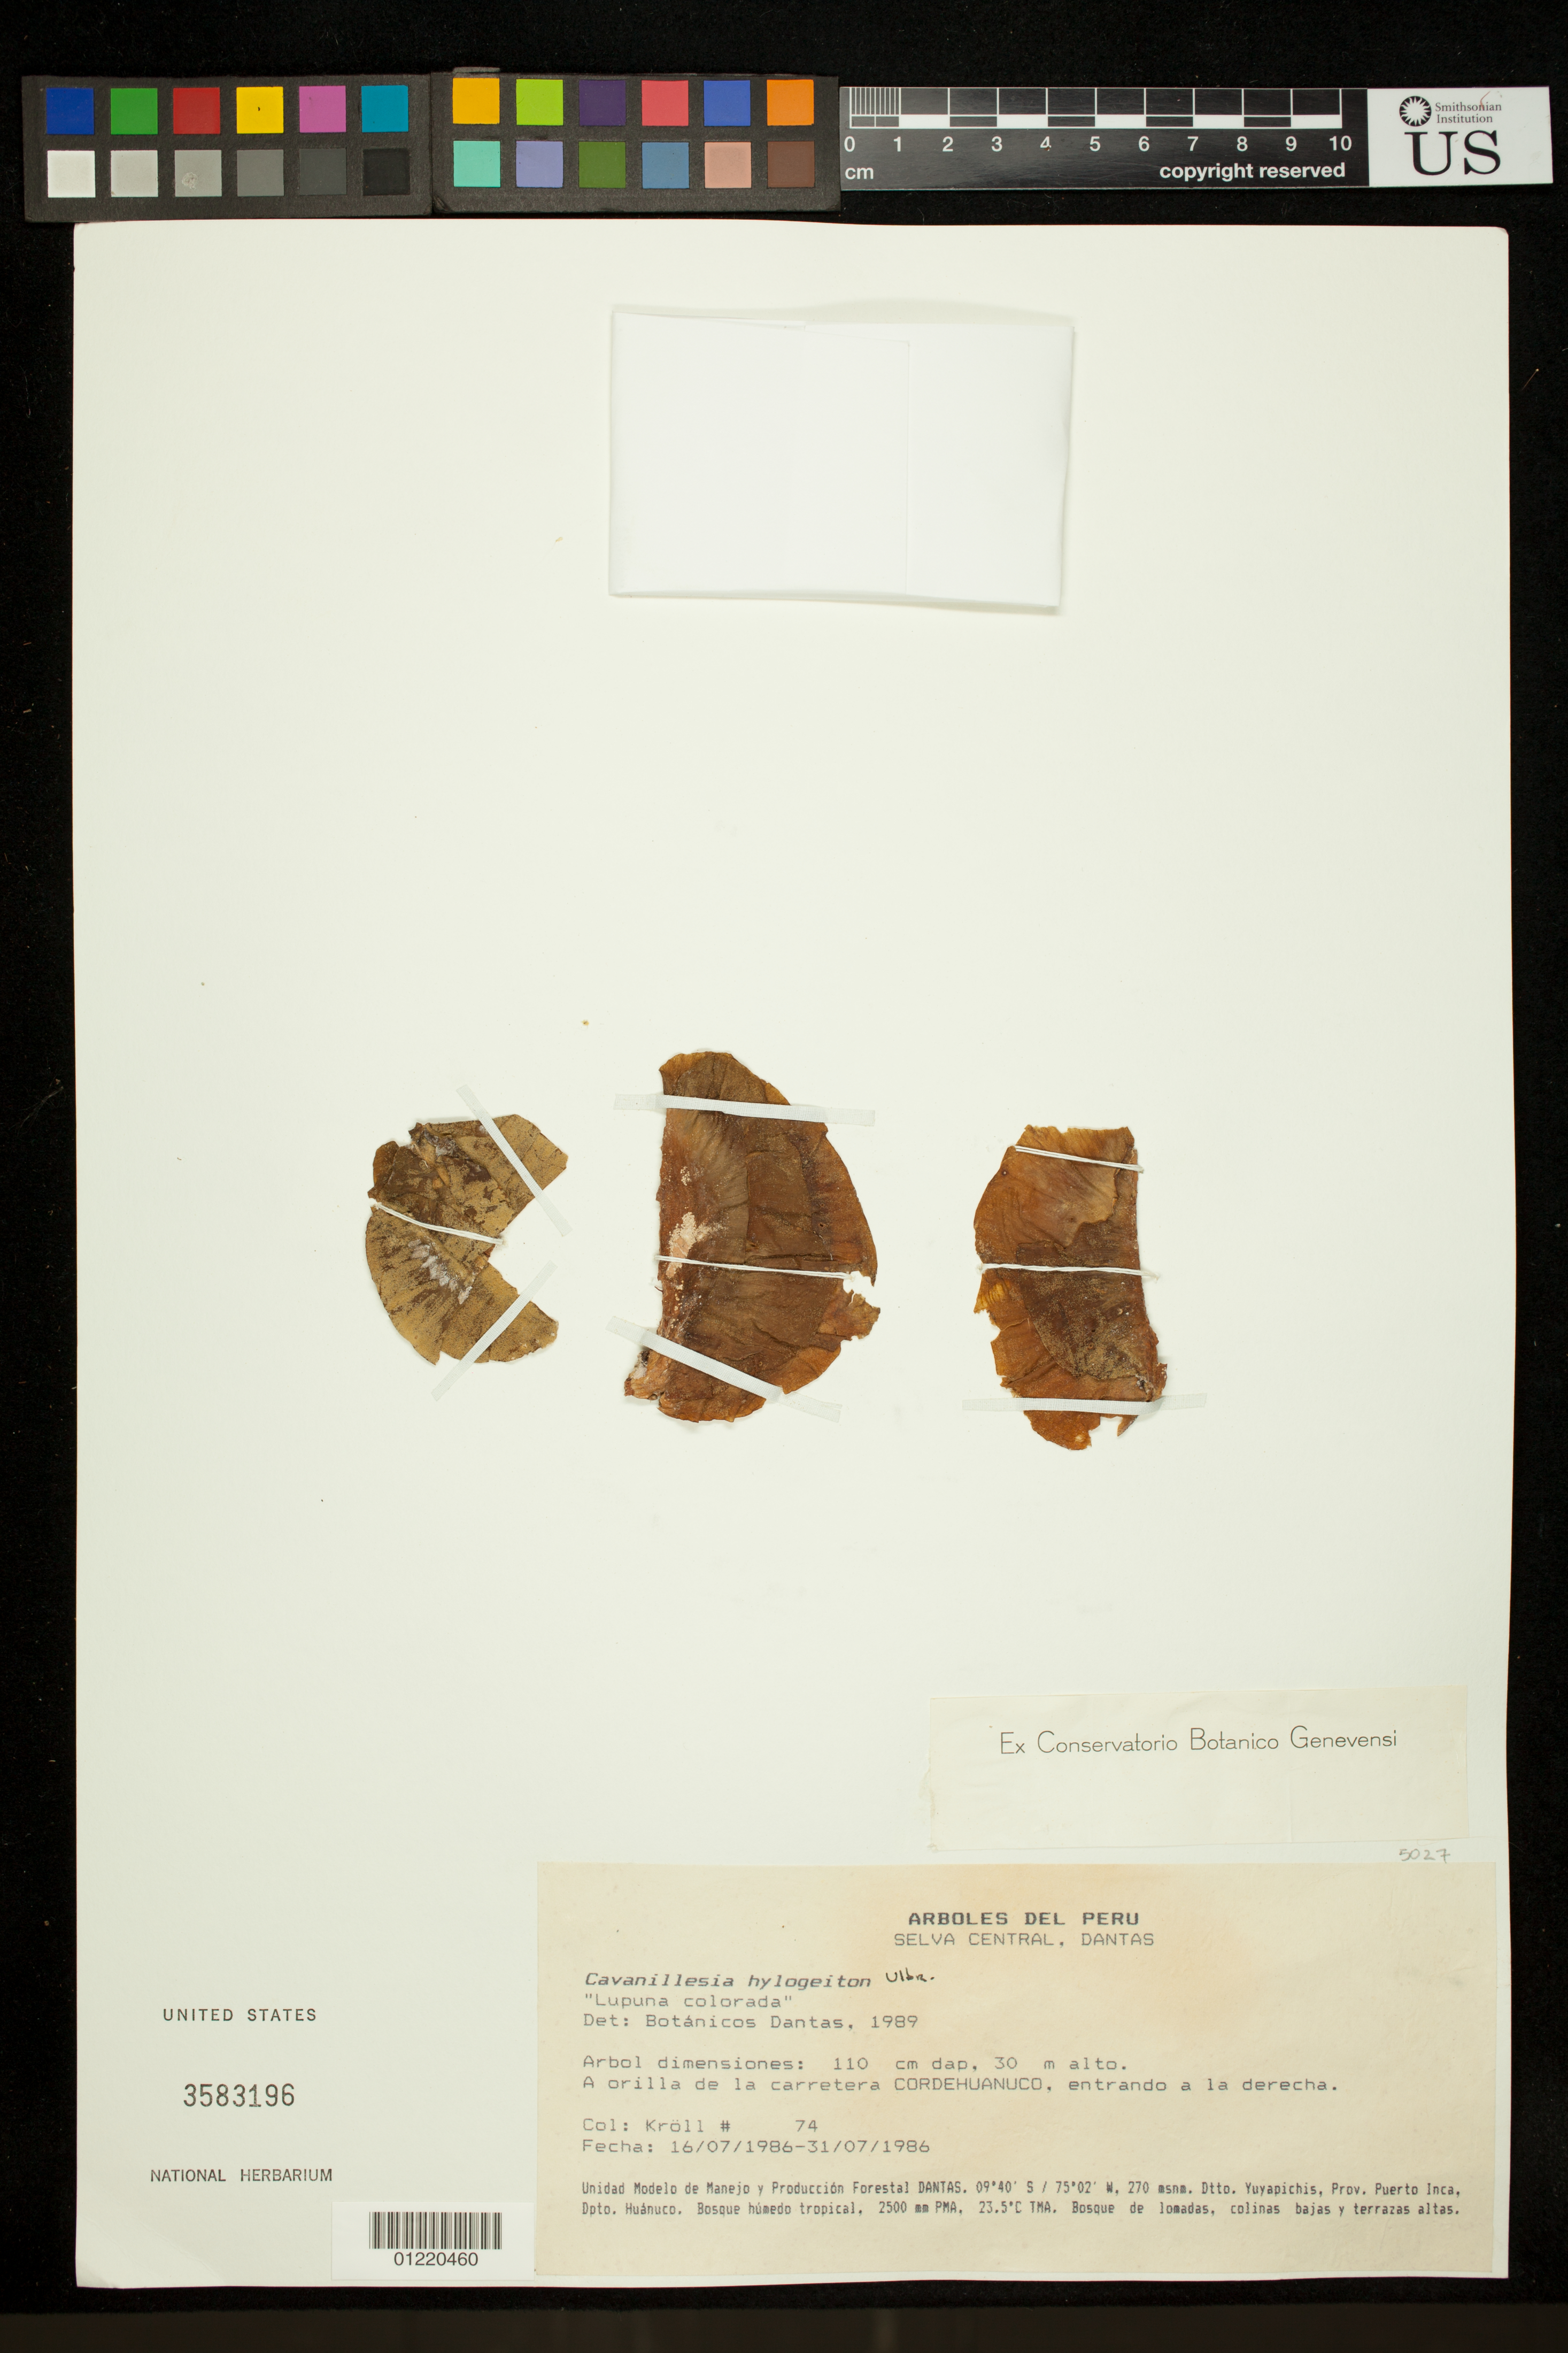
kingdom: Plantae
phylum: Tracheophyta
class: Magnoliopsida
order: Malvales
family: Malvaceae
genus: Cavanillesia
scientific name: Cavanillesia hylogeiton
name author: Ulbr.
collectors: Krolll, --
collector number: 74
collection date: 1986-07-16/1986-07-31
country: Peru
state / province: Huánuco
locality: A orilla de la carretera Cordehuanuco, entrando a la derecha.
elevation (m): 270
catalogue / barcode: US 3583196